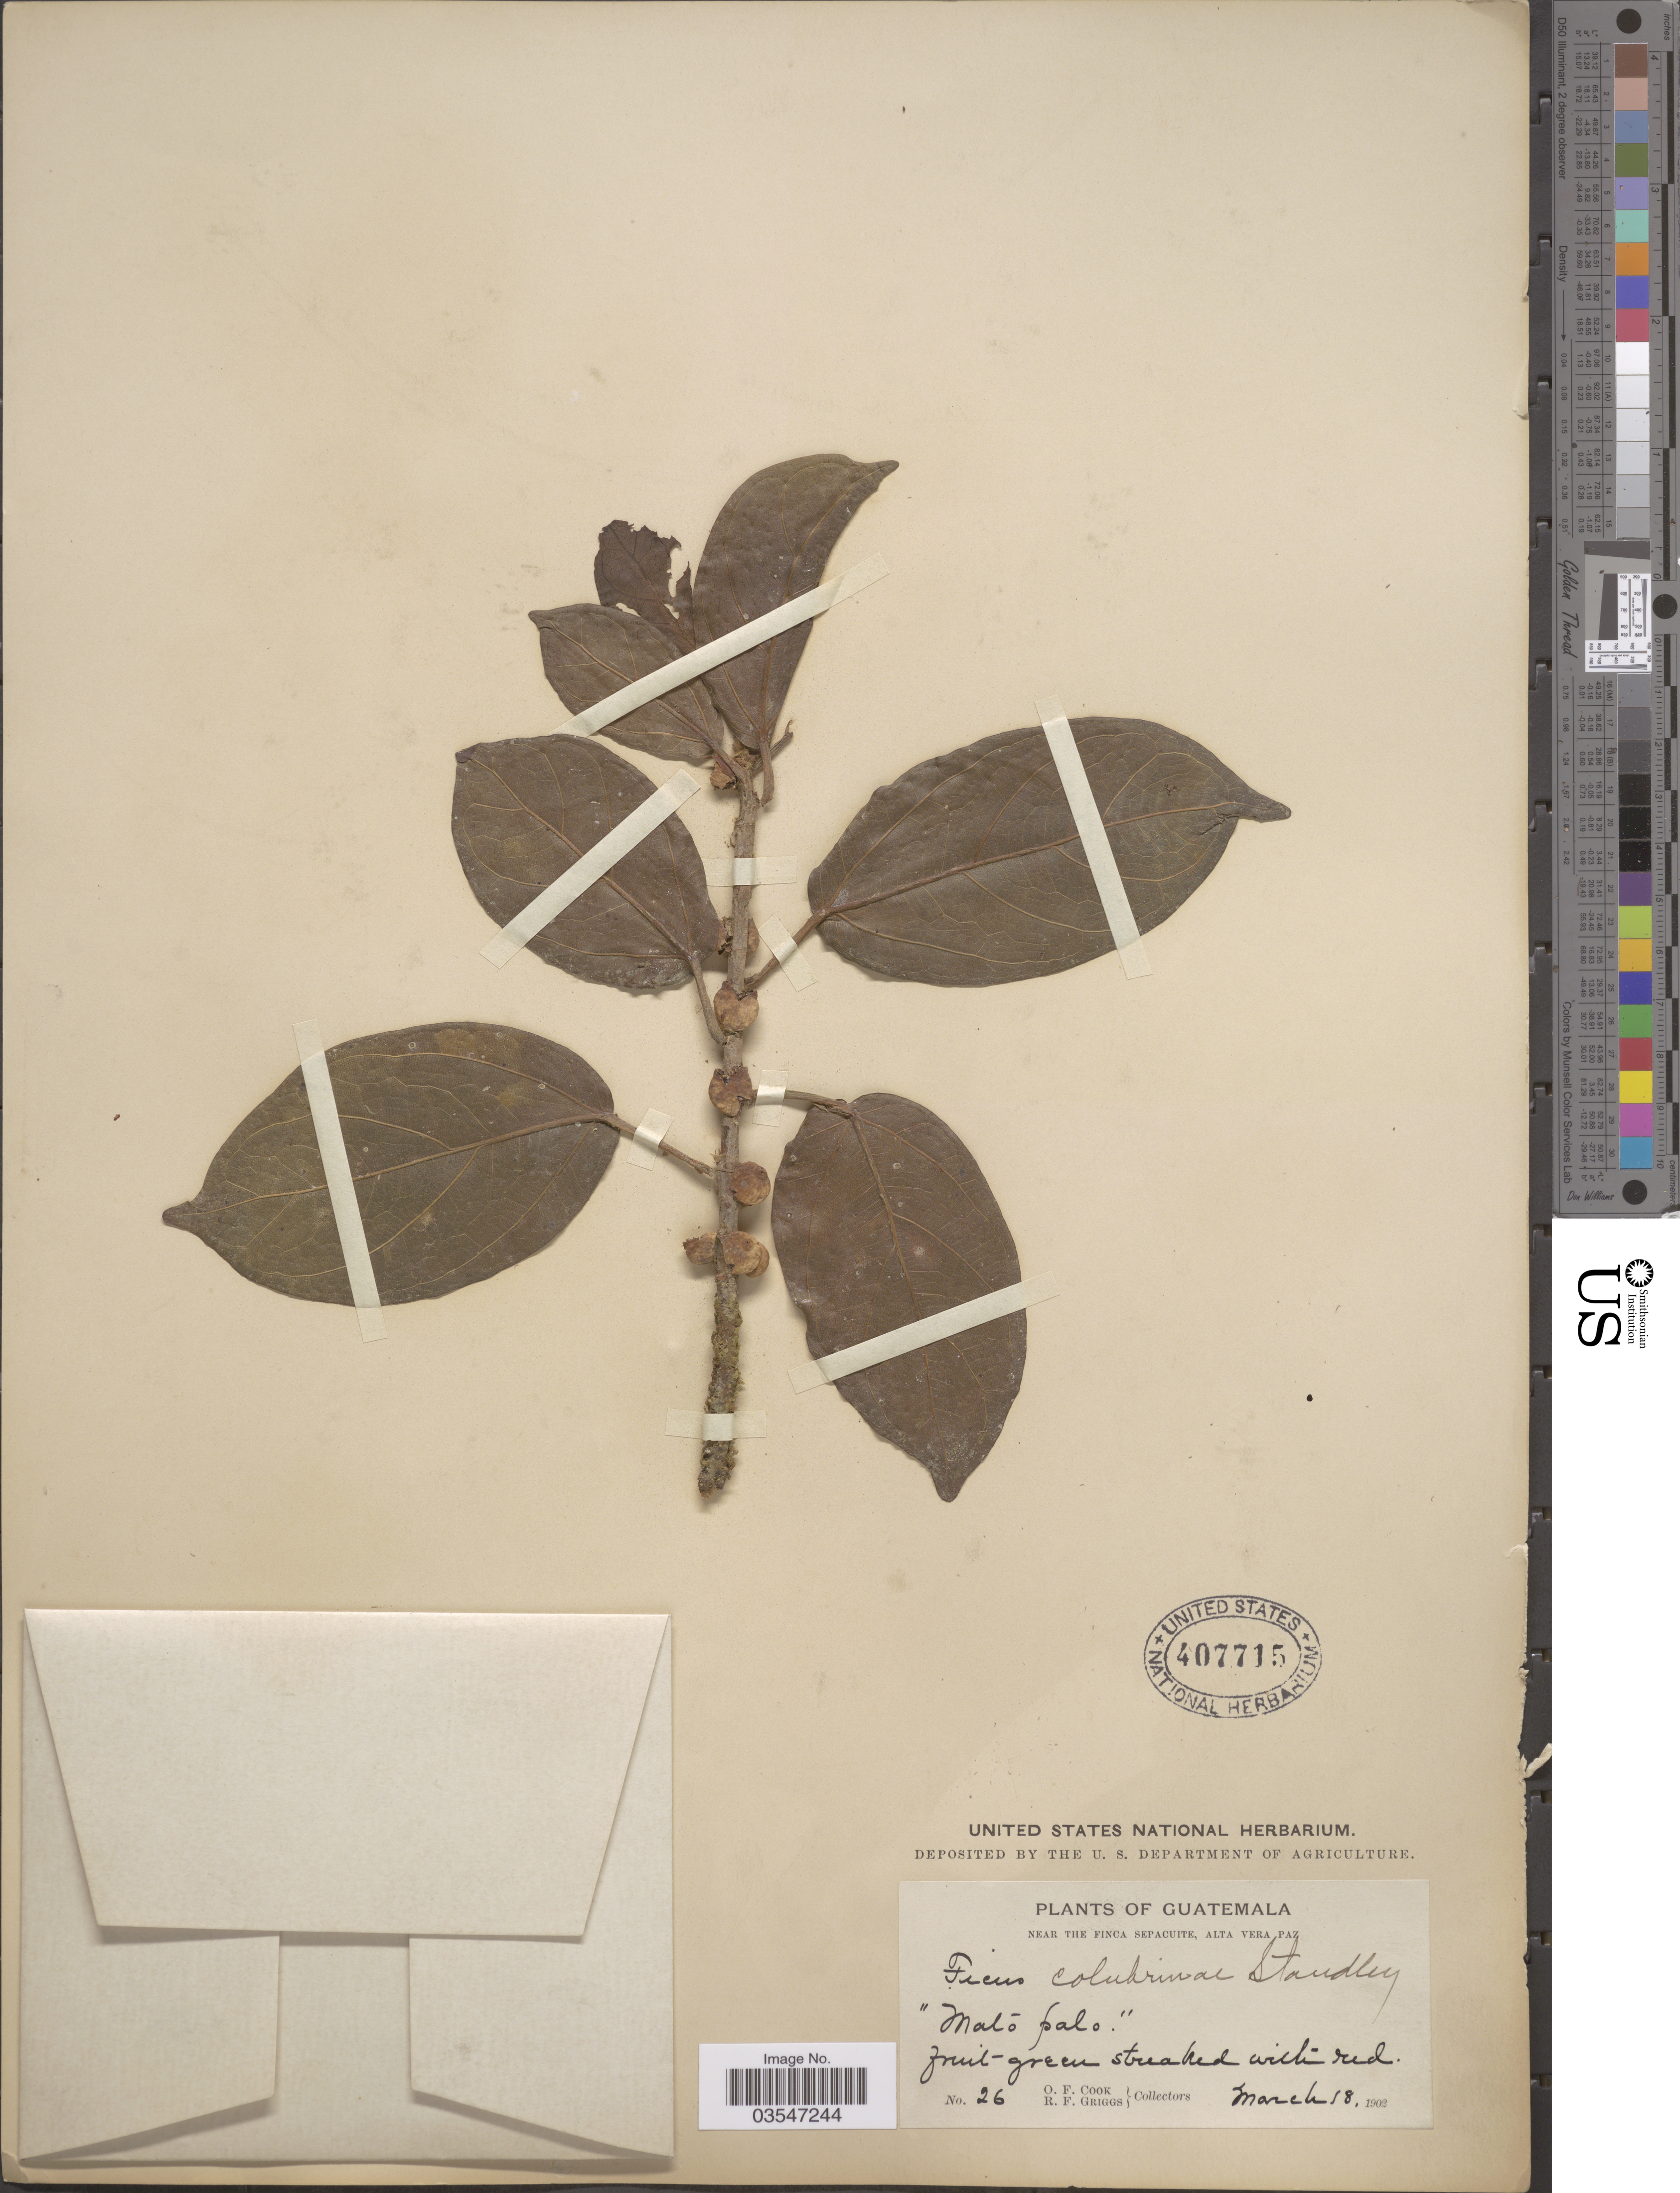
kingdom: Plantae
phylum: Tracheophyta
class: Magnoliopsida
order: Rosales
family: Moraceae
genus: Ficus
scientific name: Ficus hartwegii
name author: (Miq.) Miq.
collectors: O. F. Cook & R. F. Griggs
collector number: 26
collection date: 1902-03-18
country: Guatemala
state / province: Alta Verapaz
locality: Near the Finca Sepacuite.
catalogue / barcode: US 407715